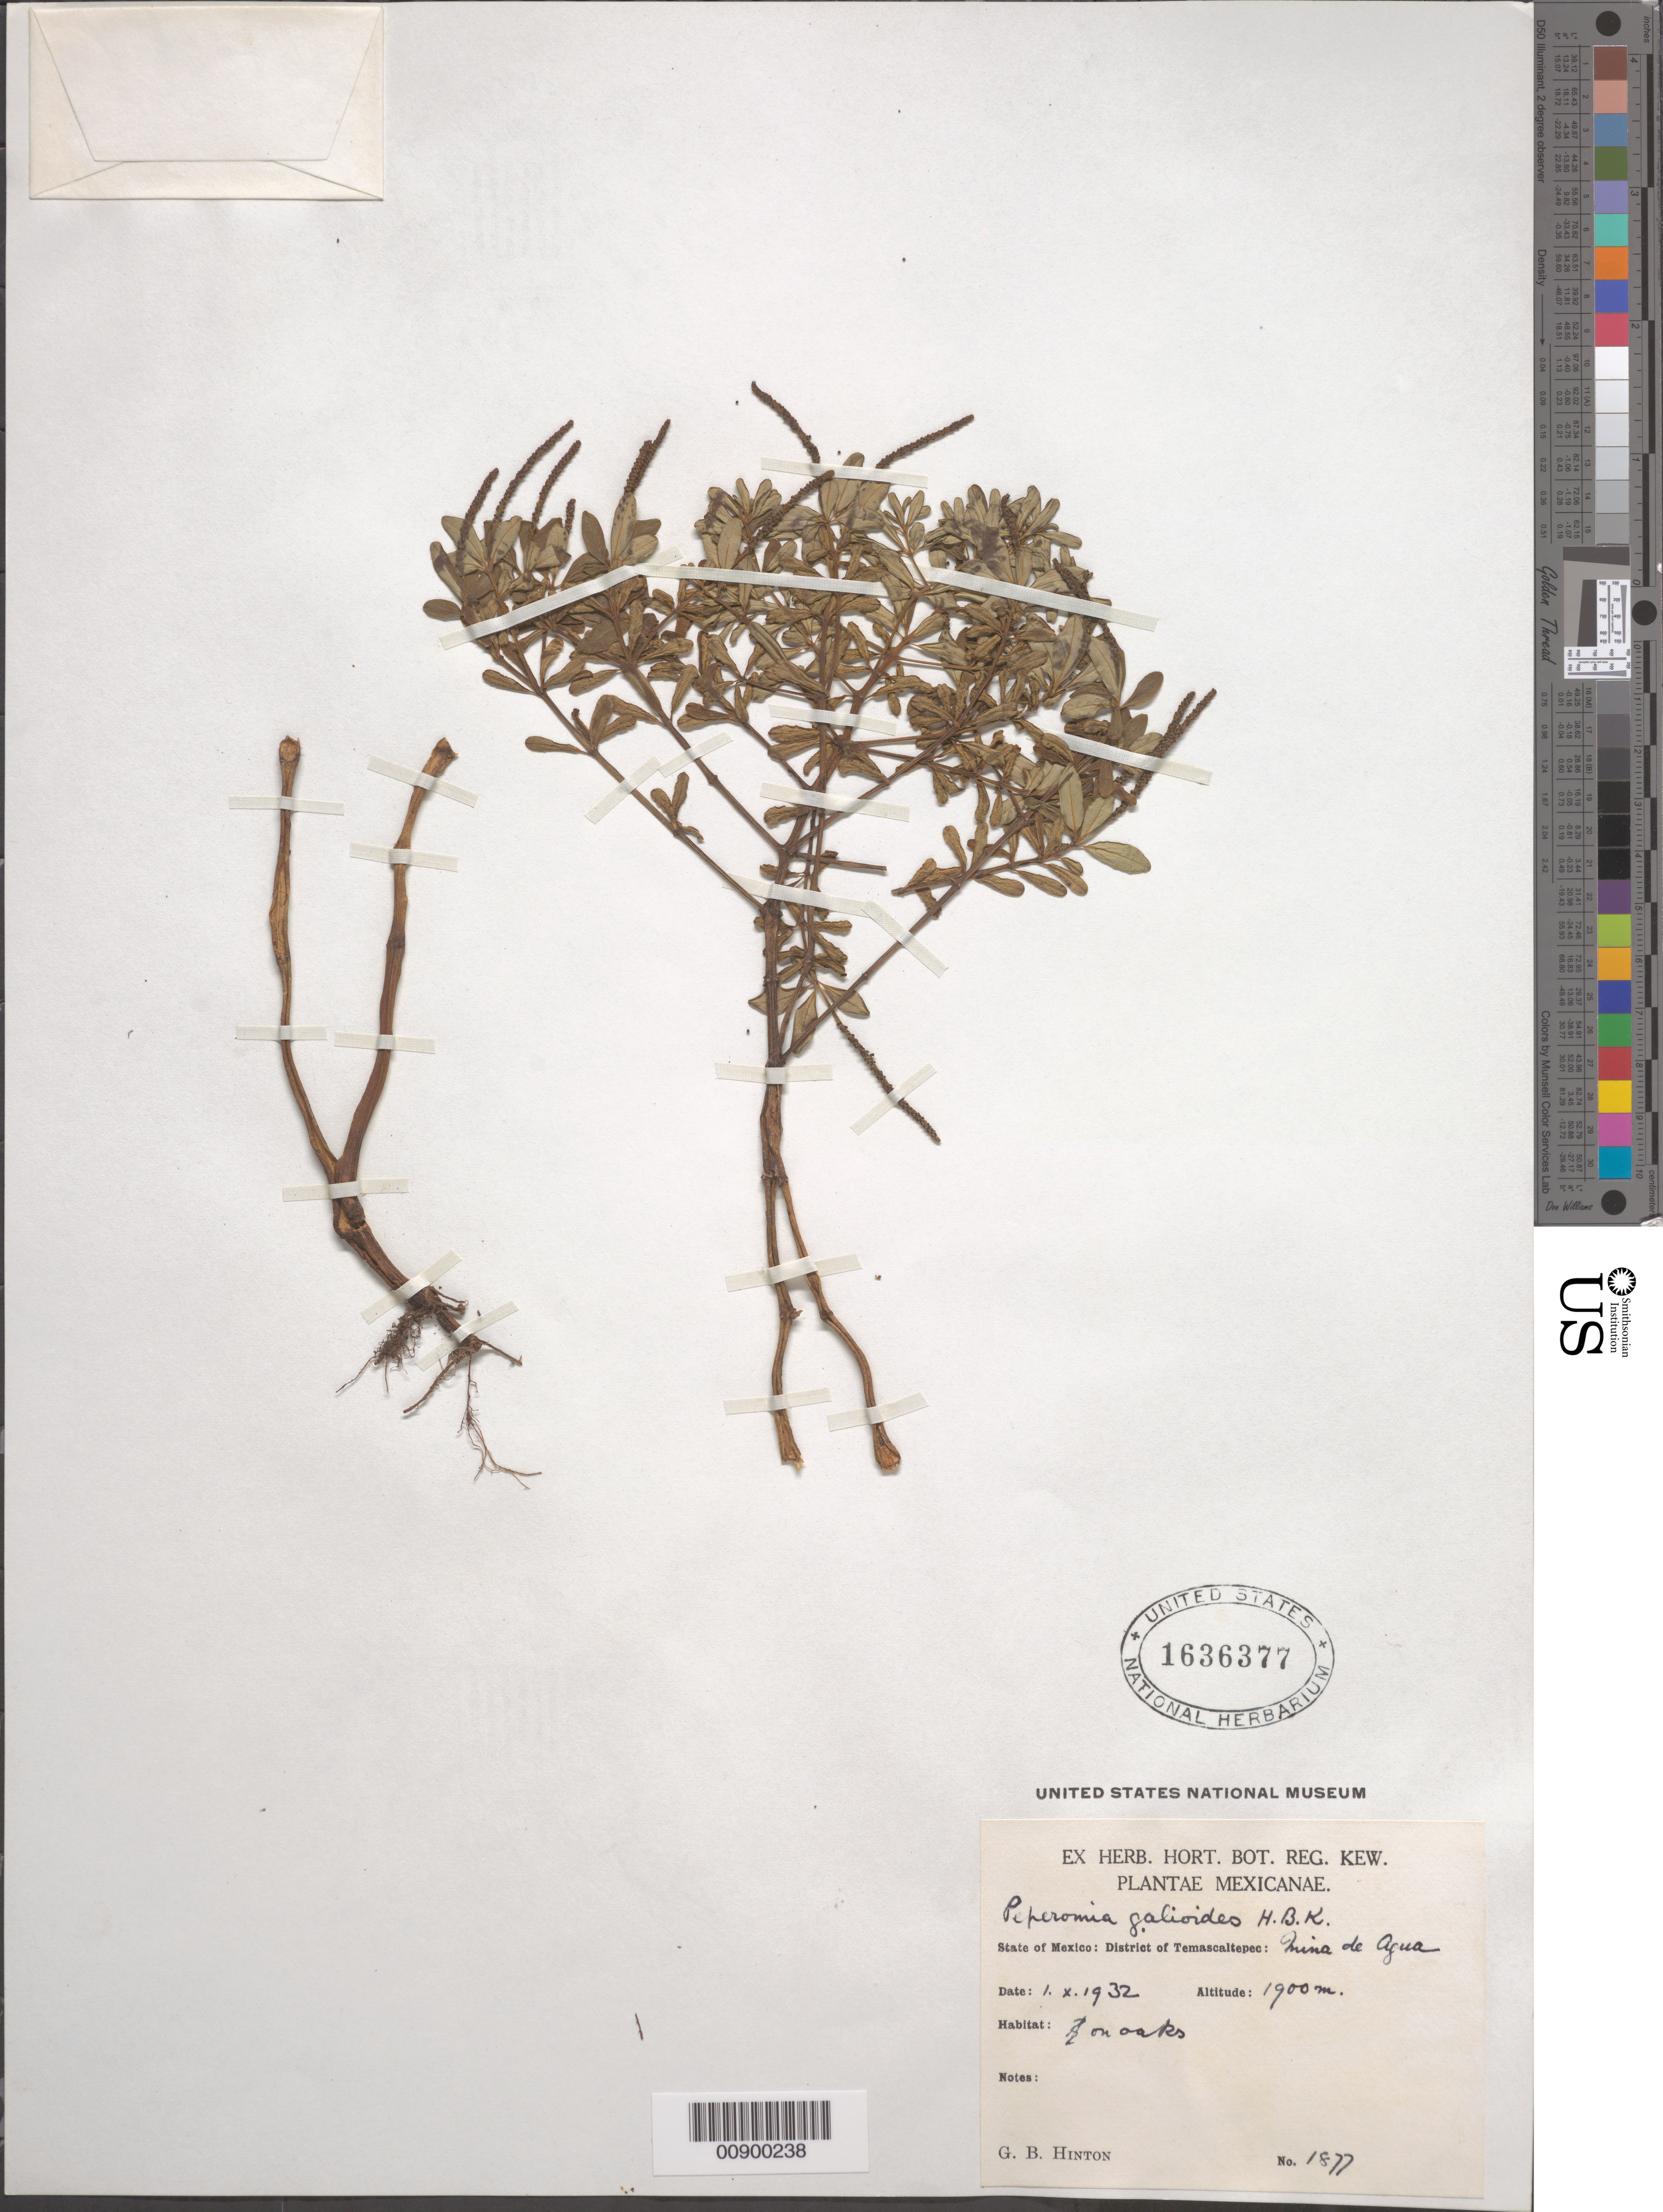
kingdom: Plantae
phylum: Tracheophyta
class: Magnoliopsida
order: Piperales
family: Piperaceae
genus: Peperomia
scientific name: Peperomia leptophylla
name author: Miq.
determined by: Jiménez, José Estaban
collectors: G. B. Hinton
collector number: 1877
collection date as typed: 01 Oct 1932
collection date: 1932-10-01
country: Mexico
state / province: México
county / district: Temascaltepec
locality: State of México: District of Temascaltepec: Mina de Agua.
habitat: On oaks.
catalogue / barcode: US 1636377